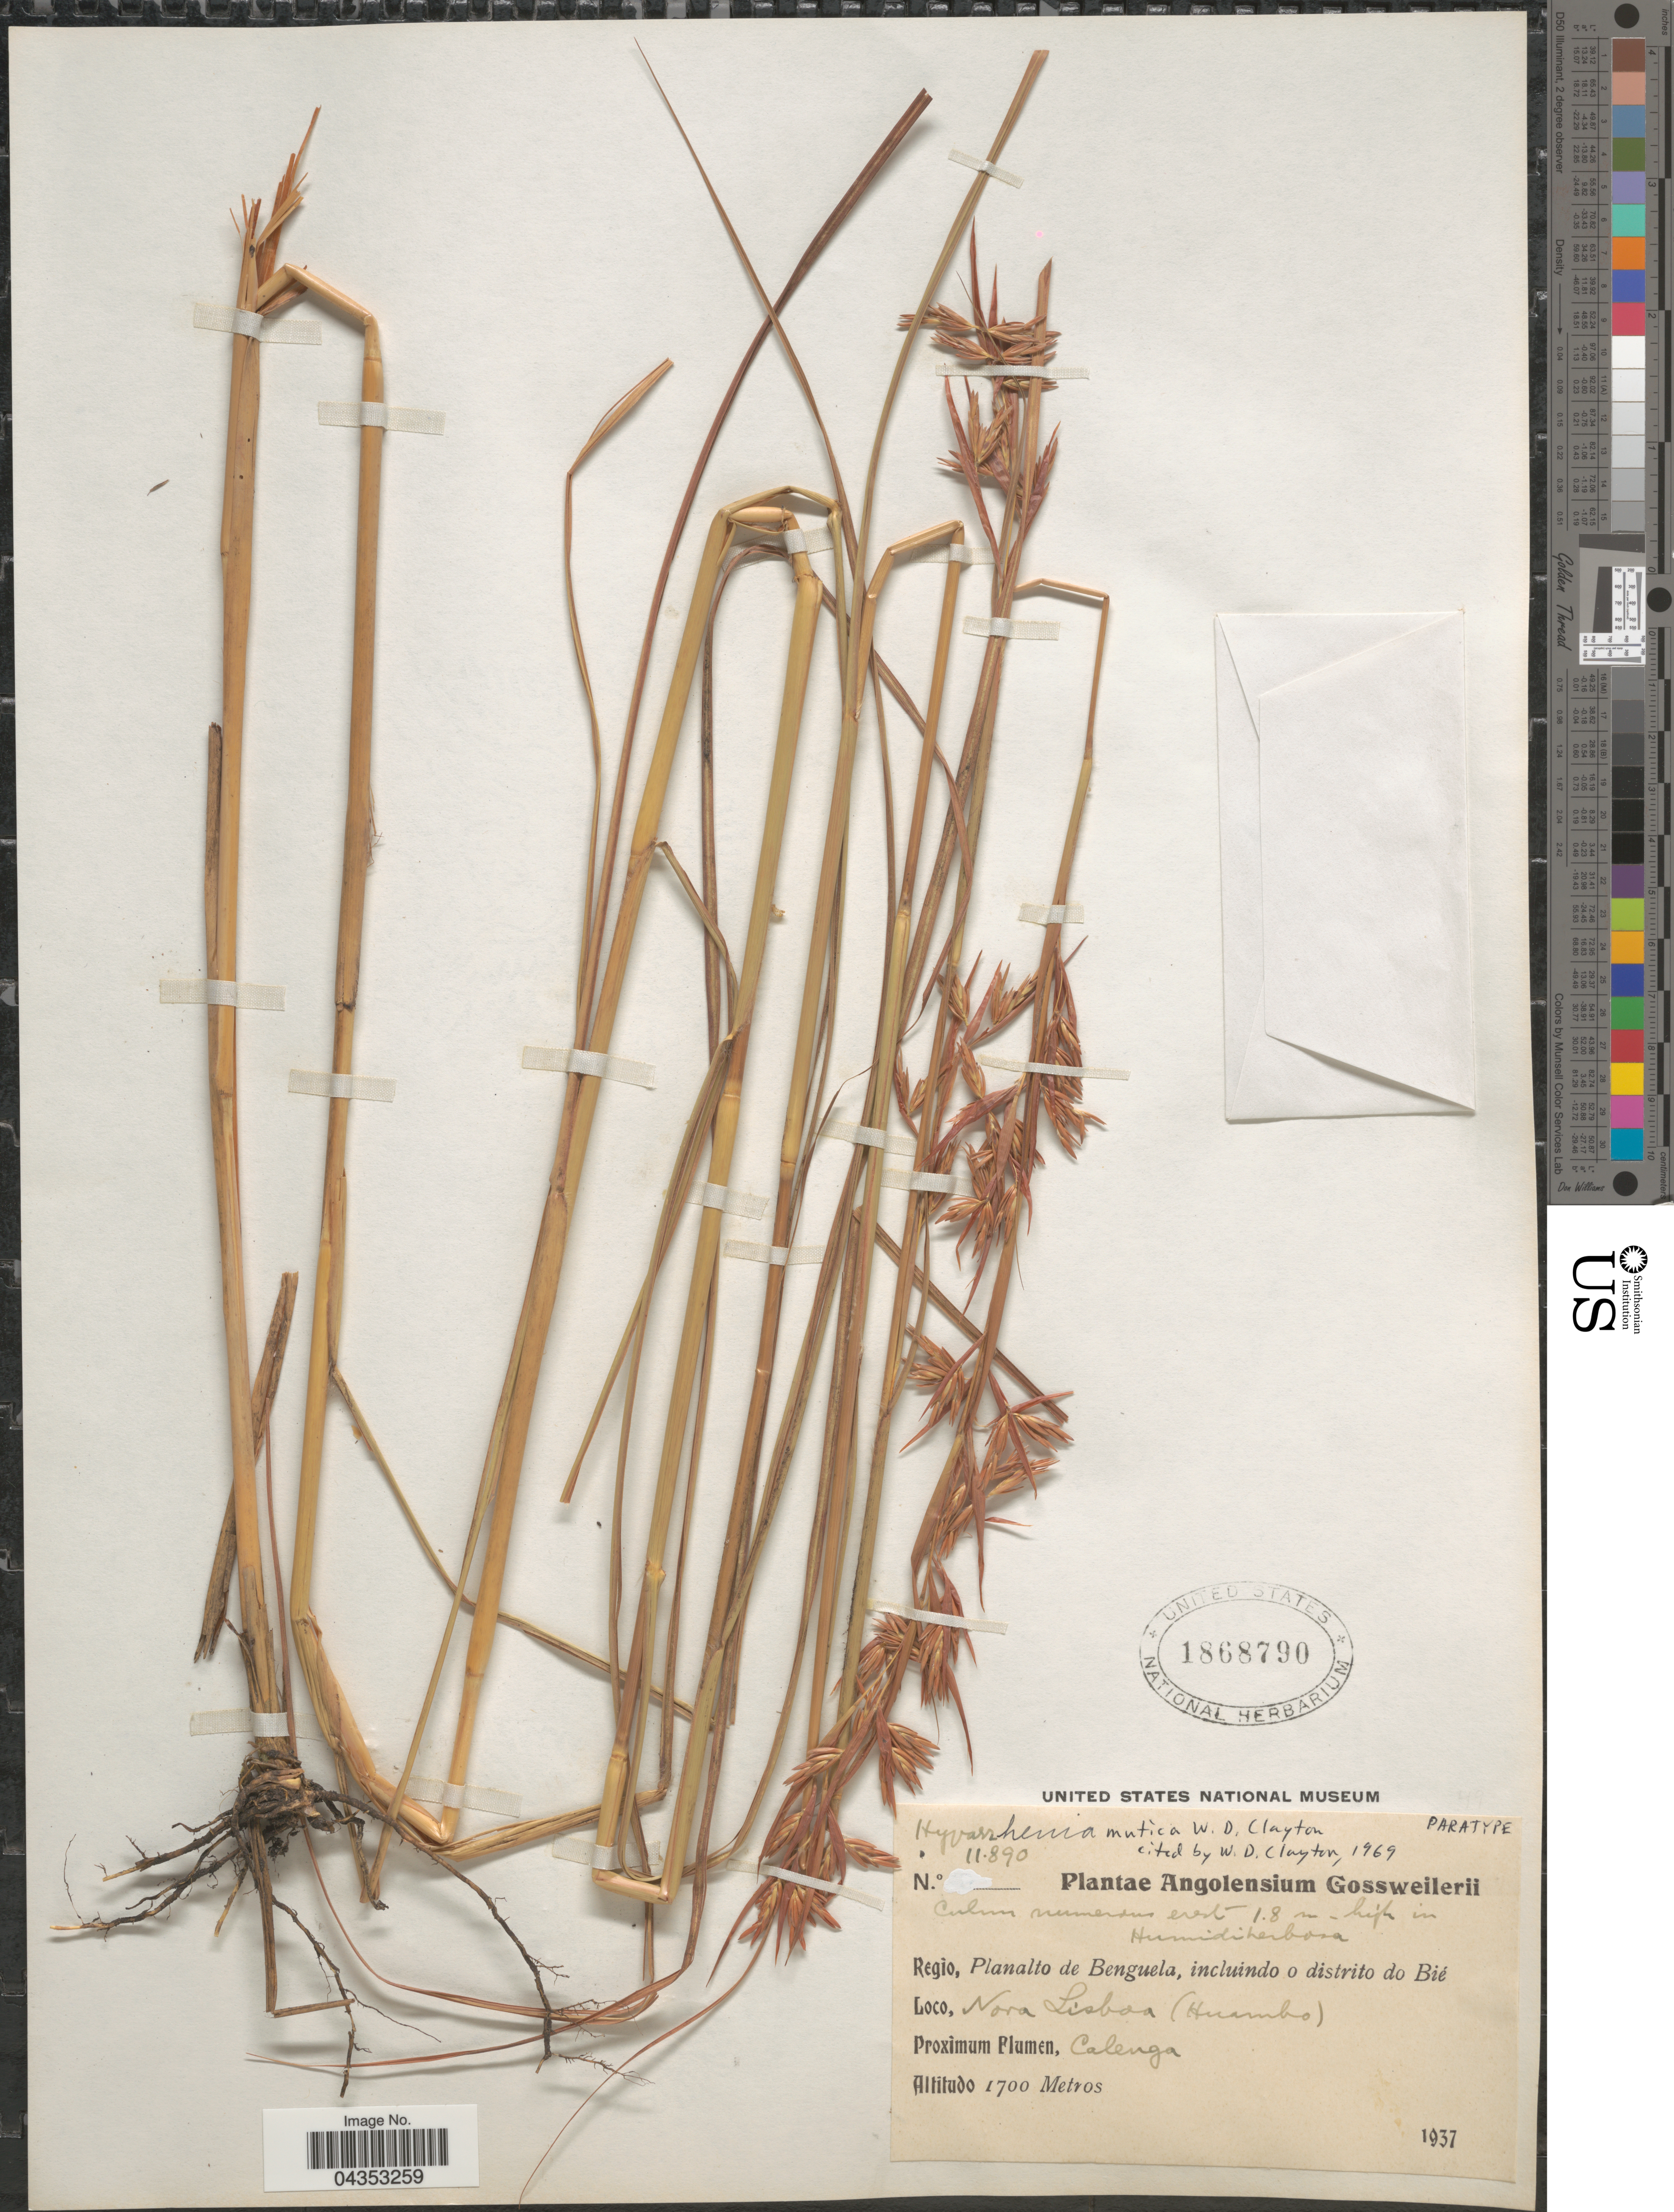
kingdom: Plantae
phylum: Tracheophyta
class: Liliopsida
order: Poales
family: Poaceae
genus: Hyparrhenia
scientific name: Hyparrhenia diplandra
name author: (Hack.) Stapf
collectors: -. Gossweiler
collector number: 11890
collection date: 1937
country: Angola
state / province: Benguela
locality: Regio, Planalto de Benguela, incluindo o distrito do Bie. Nova Lisboa (Huambo). Proximum Flumen, Calenga.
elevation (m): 1700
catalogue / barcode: US 1868790